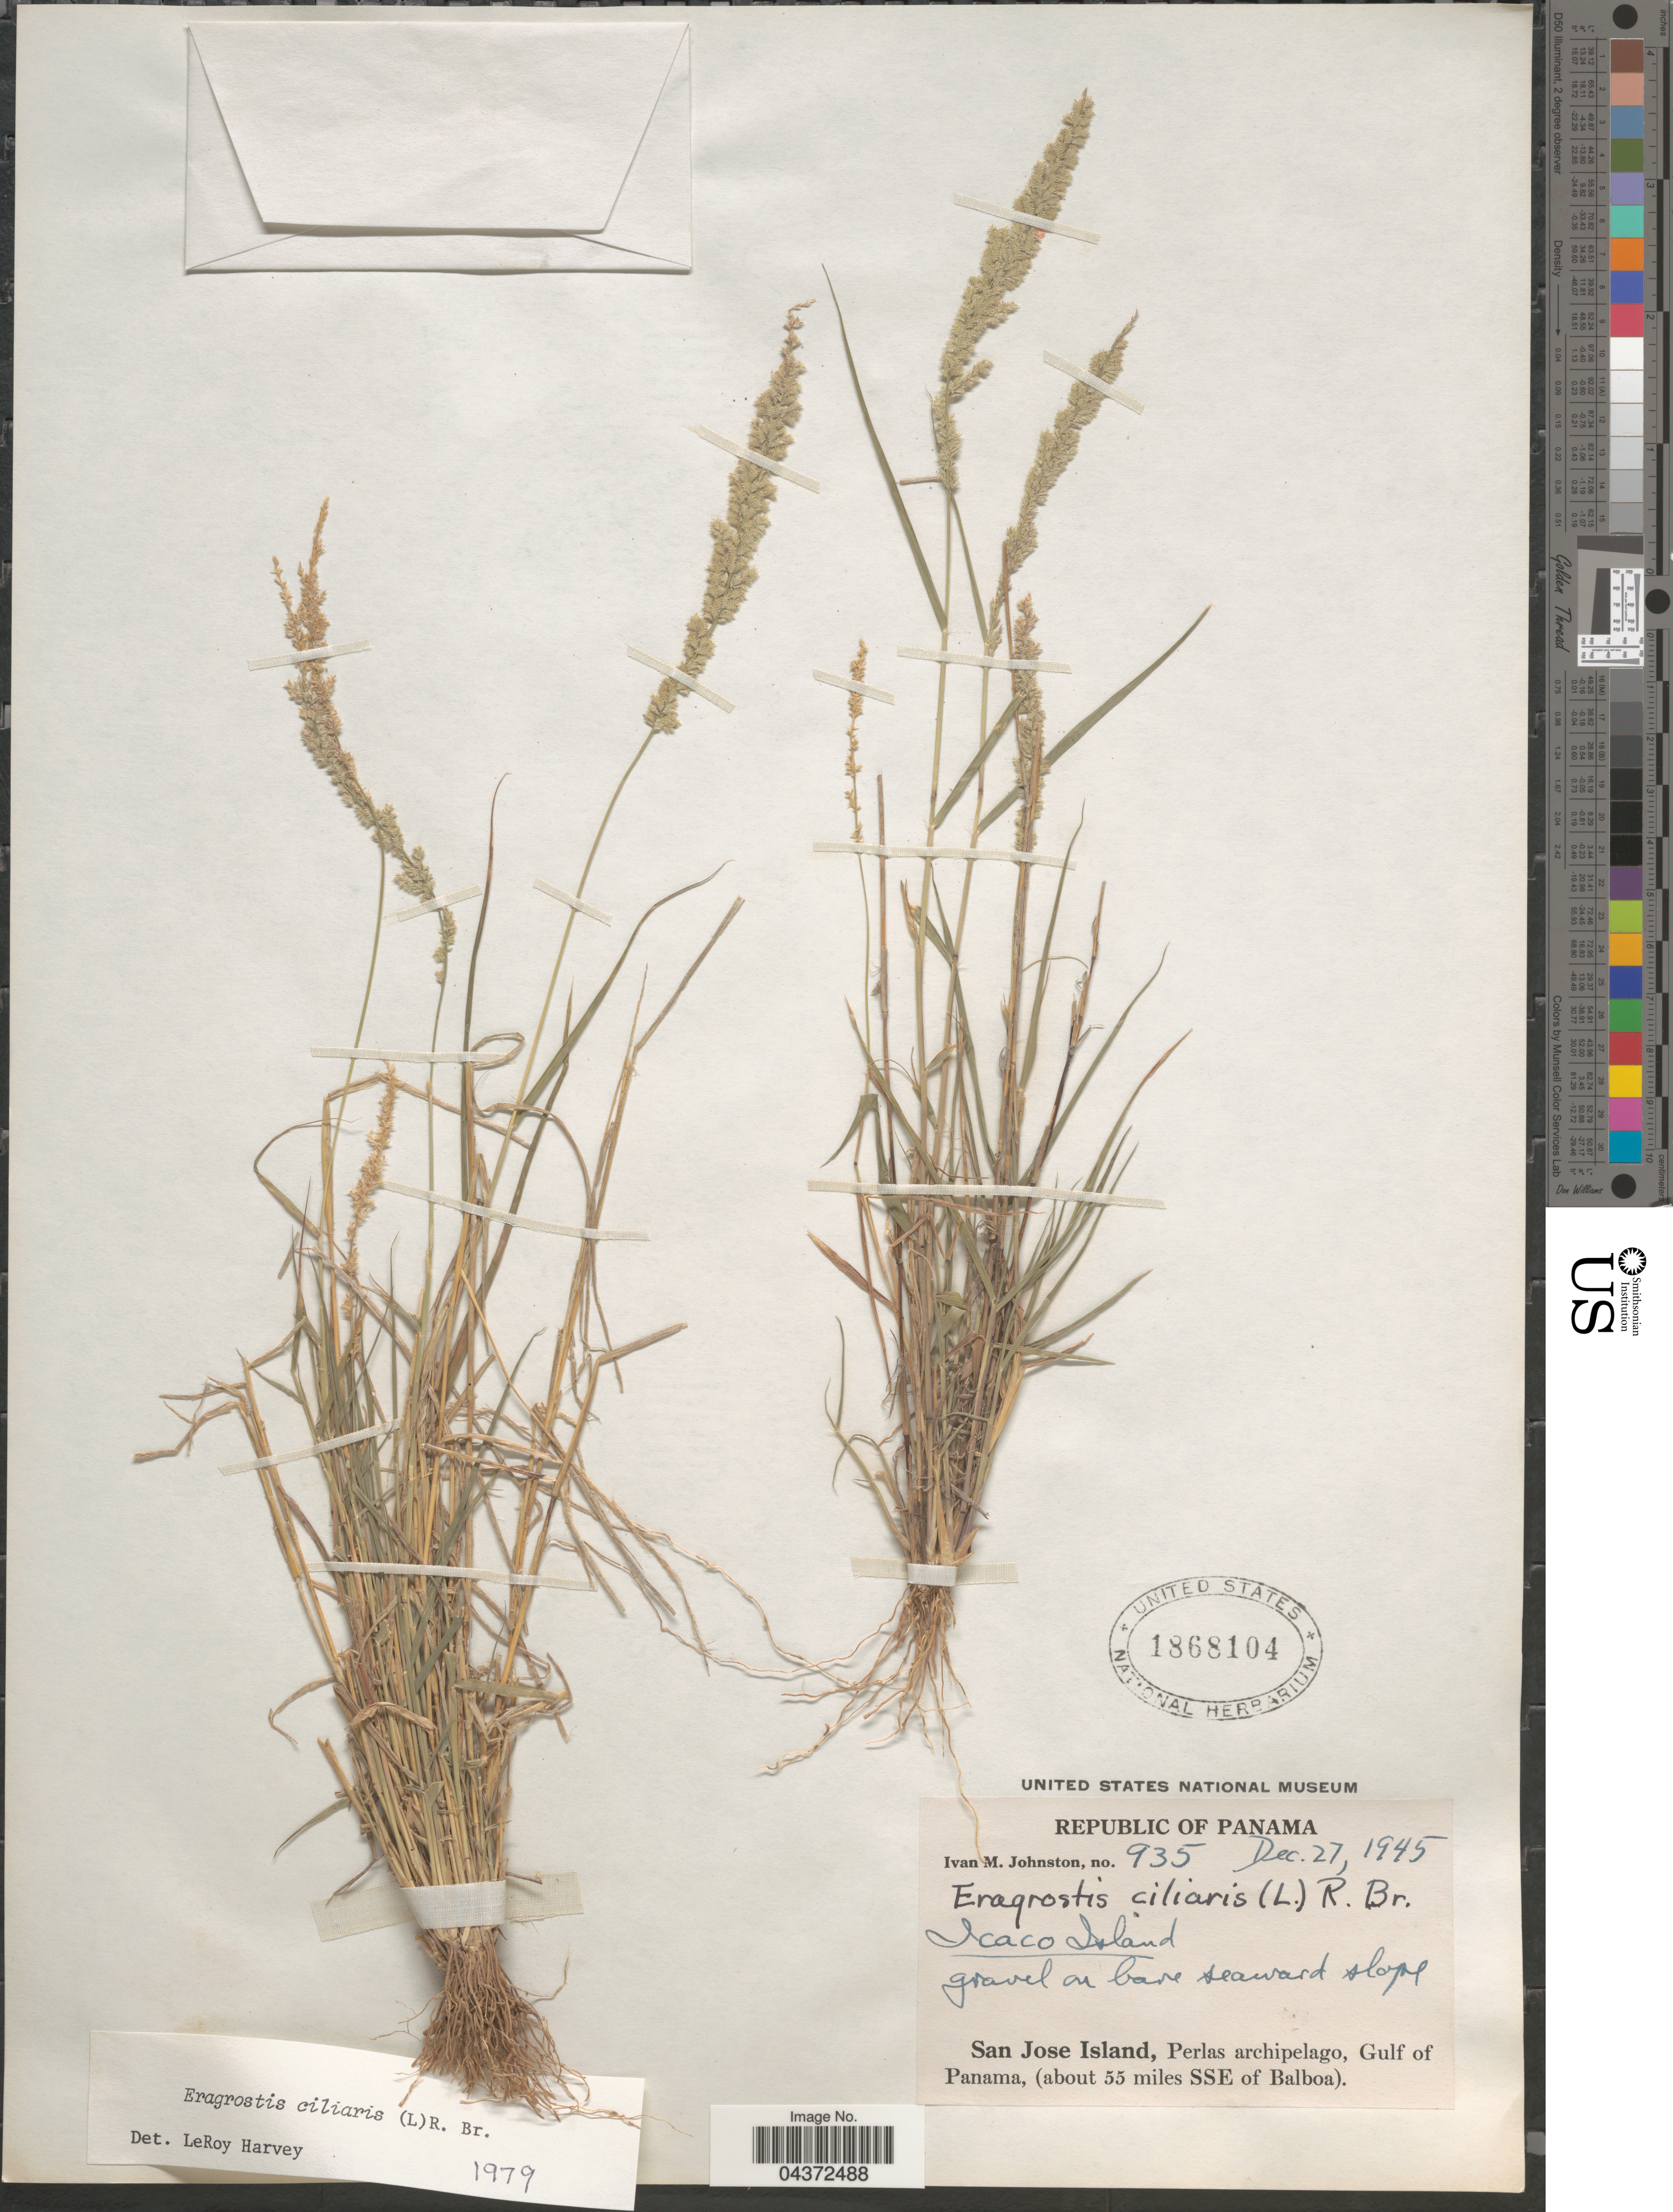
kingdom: Plantae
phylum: Tracheophyta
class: Liliopsida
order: Poales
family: Poaceae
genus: Eragrostis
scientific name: Eragrostis ciliaris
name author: (L.) R. Br.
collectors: I.M. Johnston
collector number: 935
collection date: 1945-12-27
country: Panama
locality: Republic of Panama. Icaco Island. Gravel on bare seaward slope. San Jose Island, Perlas archipelago, Gulf of Panama, (about 55 miles SSE of Balboa).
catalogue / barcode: US 1868104